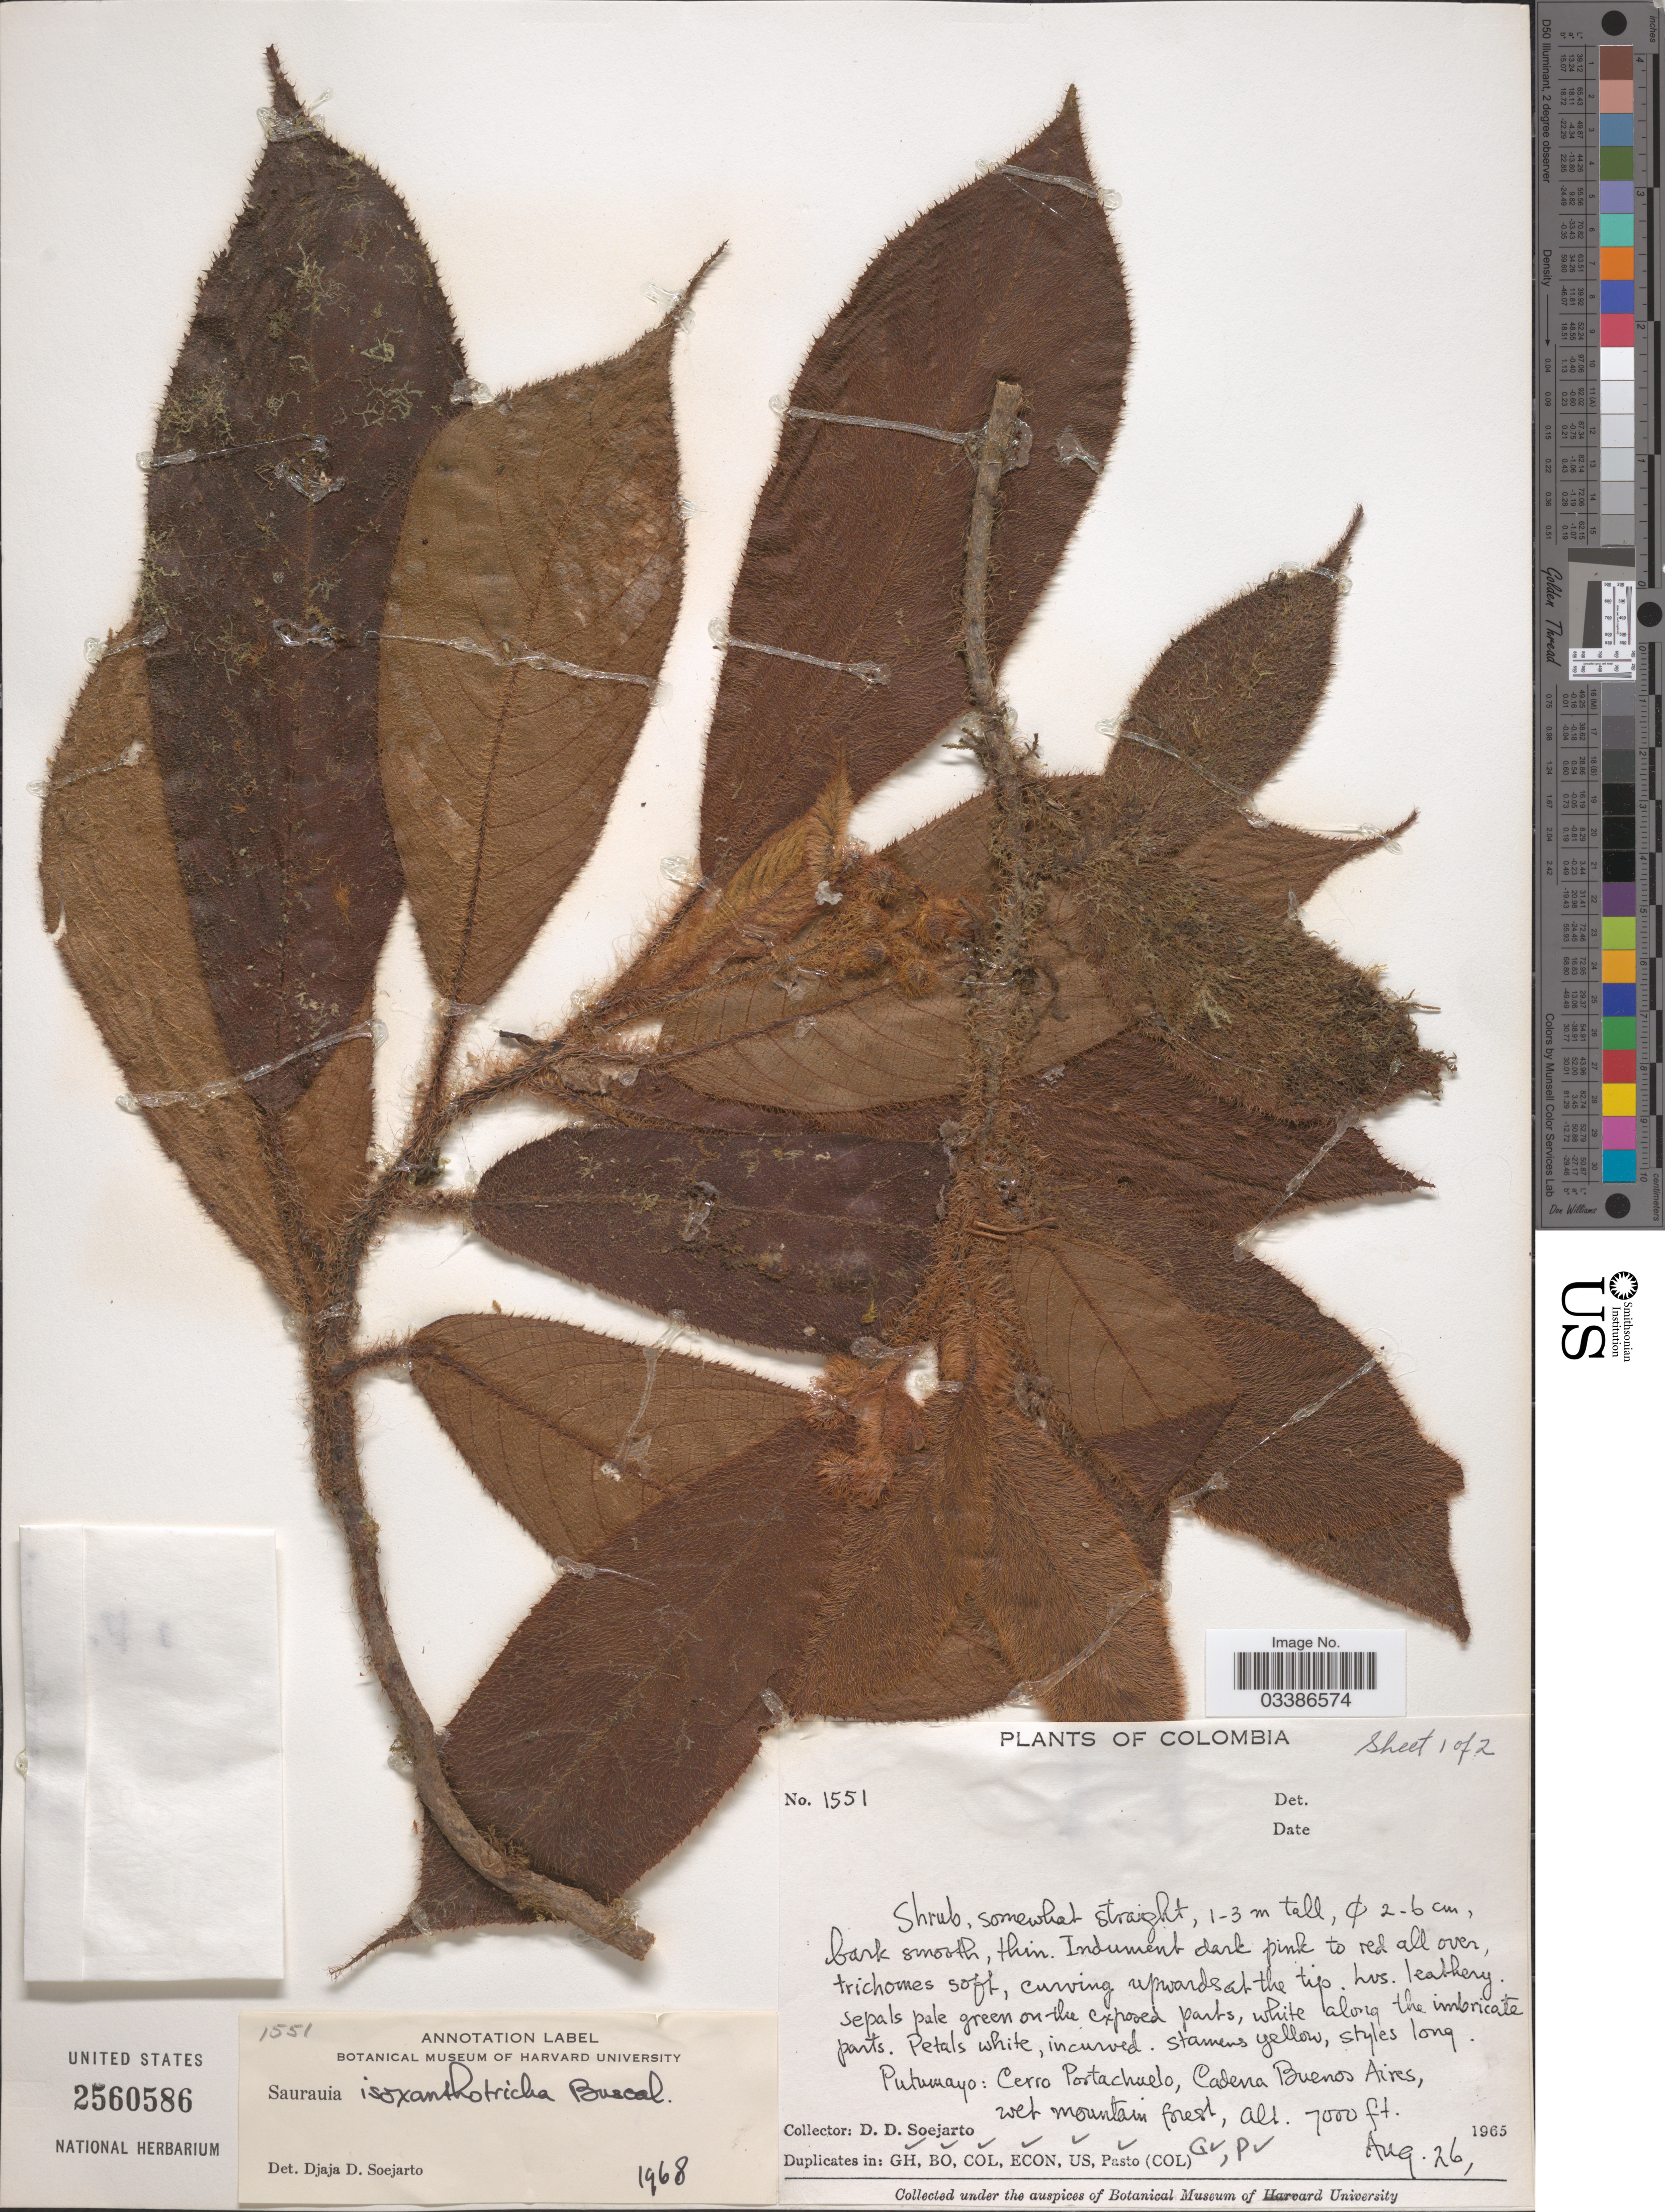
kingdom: Plantae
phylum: Tracheophyta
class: Magnoliopsida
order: Ericales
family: Actinidiaceae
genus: Saurauia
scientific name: Saurauia isoxanthotricha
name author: Buscal.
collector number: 1551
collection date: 1965-08-26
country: Colombia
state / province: Putumayo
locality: Cerro Portachuelo, Cadena Buenos Aires.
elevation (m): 2134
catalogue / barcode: US 2560586